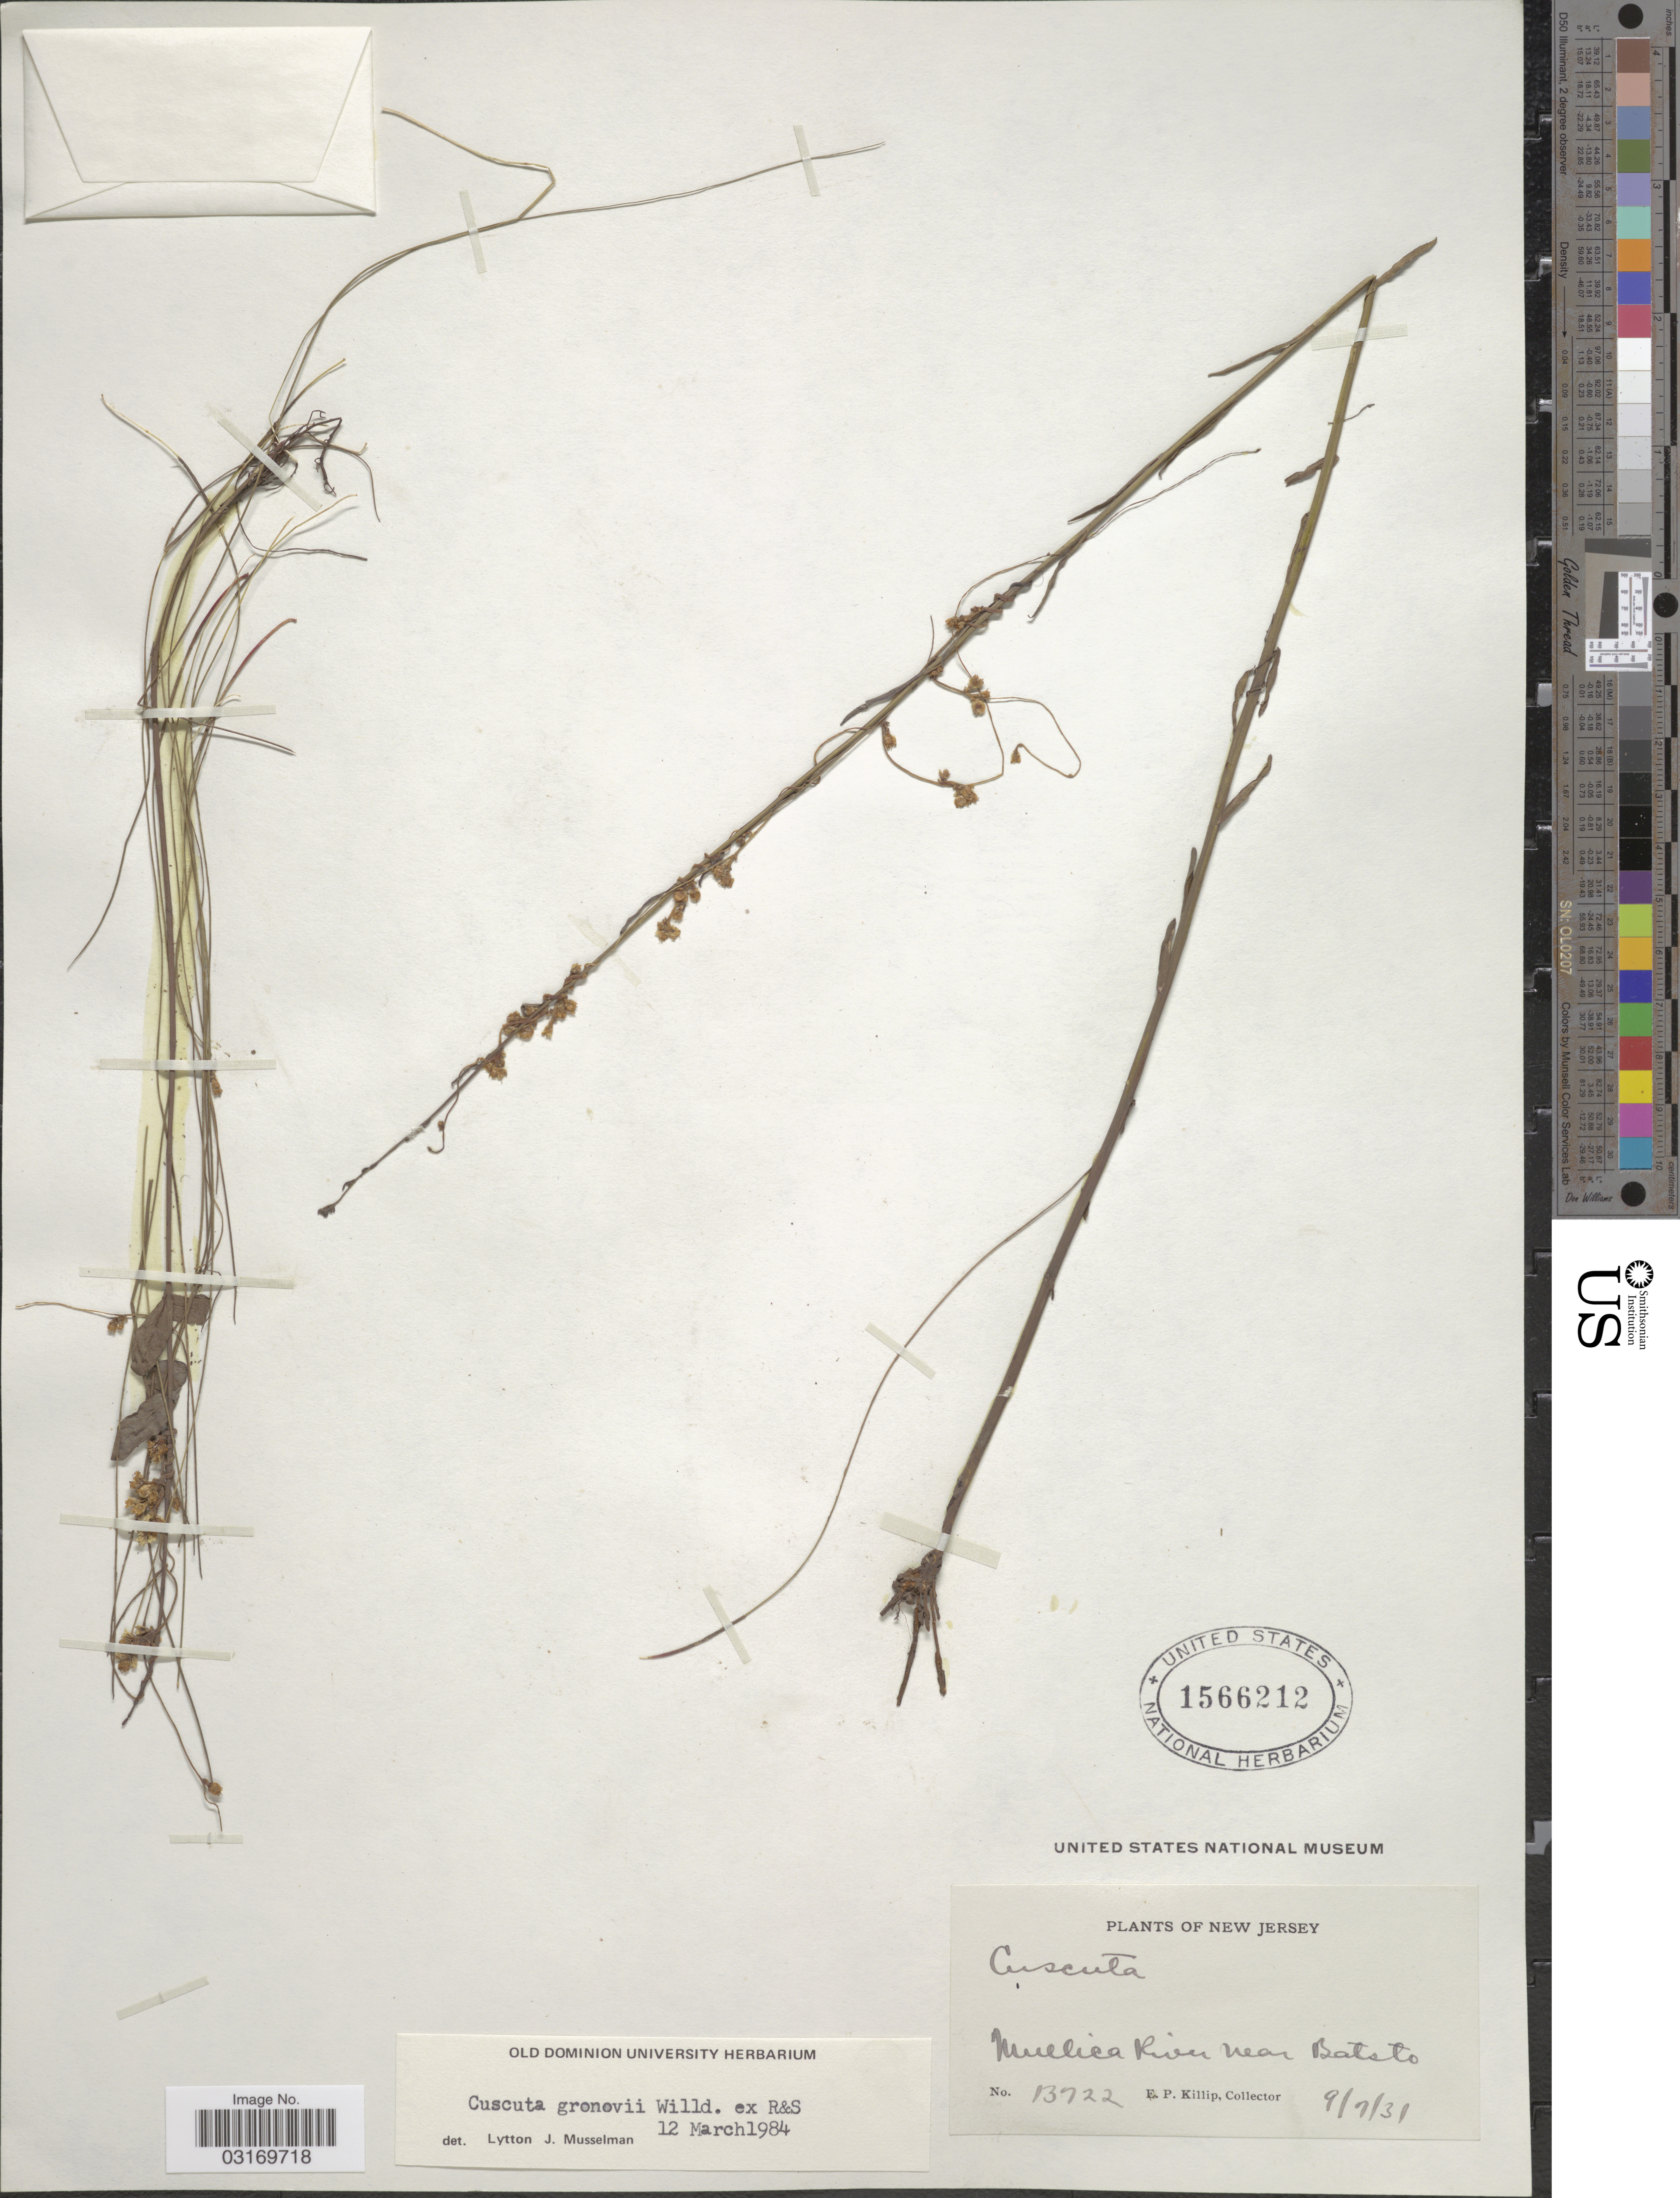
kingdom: Plantae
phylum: Tracheophyta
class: Magnoliopsida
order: Solanales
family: Convolvulaceae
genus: Cuscuta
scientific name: Cuscuta gronovii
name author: Willd. ex Schult.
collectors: E. P. Killip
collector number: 13722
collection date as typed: Transcribed d/m/y: 7/9/31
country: United States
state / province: New Jersey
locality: Mullica River near Batsto.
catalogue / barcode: US 1566212